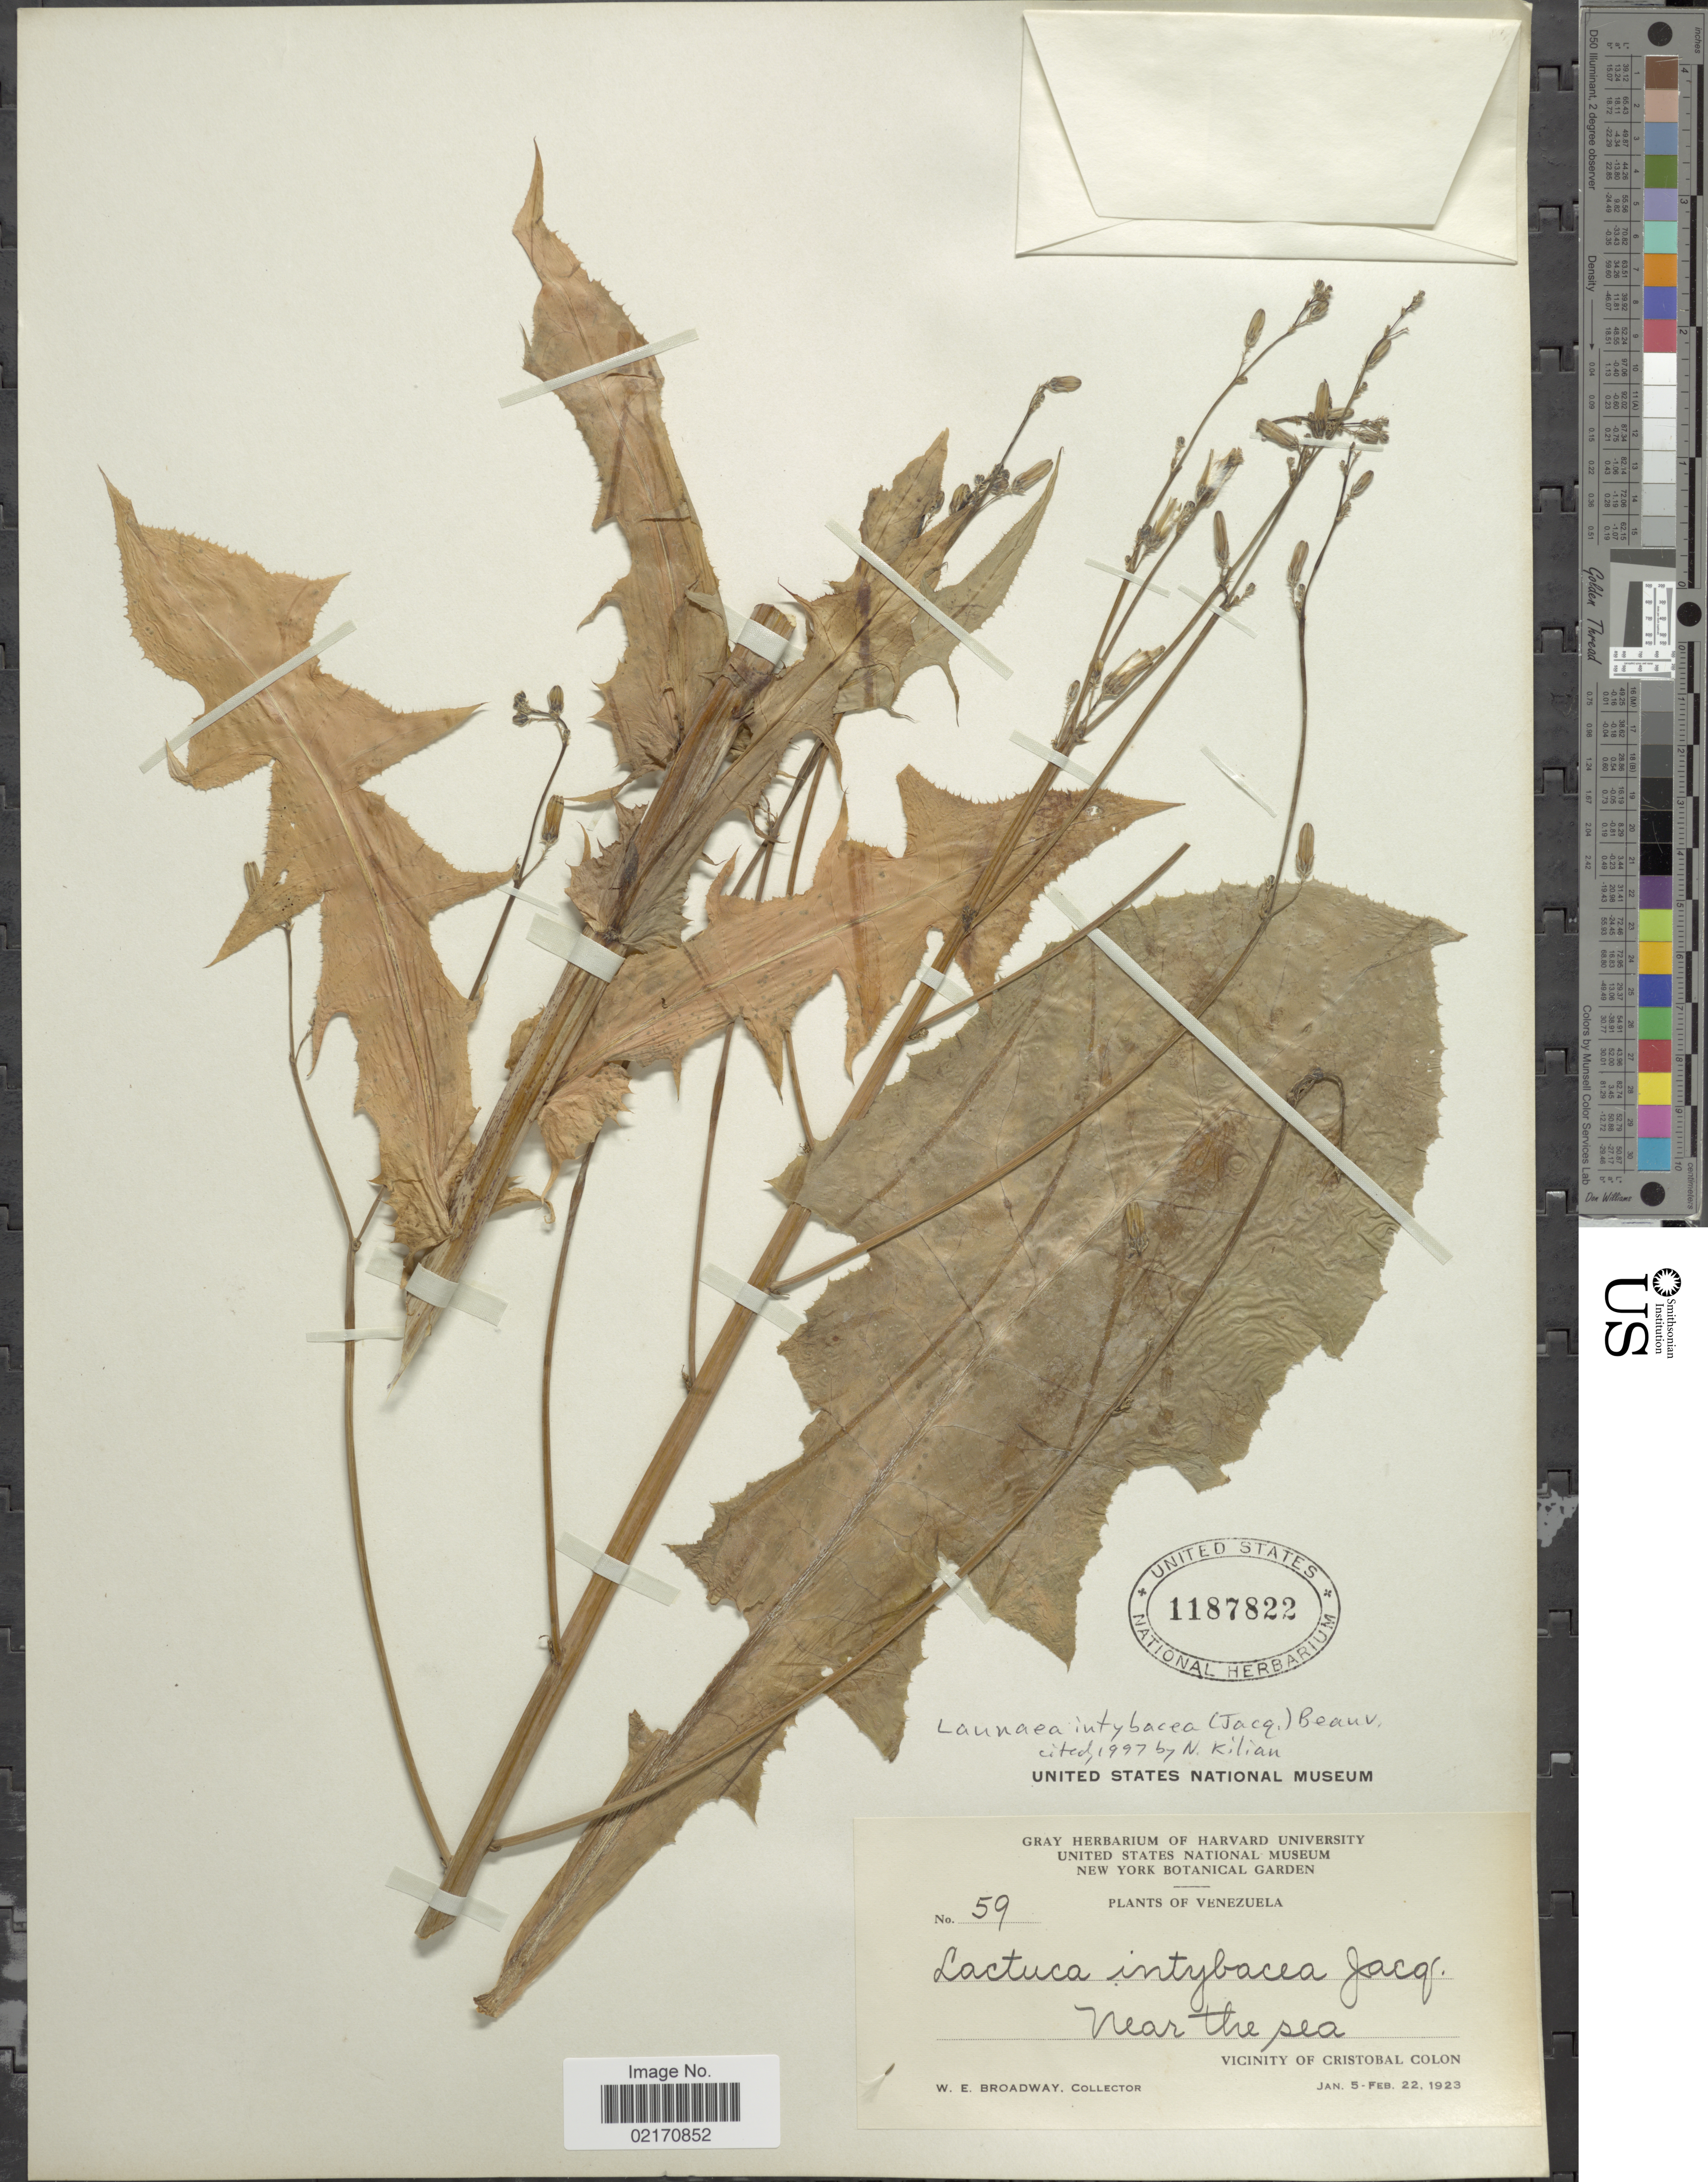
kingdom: Plantae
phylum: Tracheophyta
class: Magnoliopsida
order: Asterales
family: Asteraceae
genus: Launaea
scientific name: Launaea intybacea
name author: (Jacq.) Beauverd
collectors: W. E. Broadway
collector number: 59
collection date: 1923-01-05/1923-02-22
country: Venezuela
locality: Near the sea, Vicinity of Cristobal Colon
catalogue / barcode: US 1187822